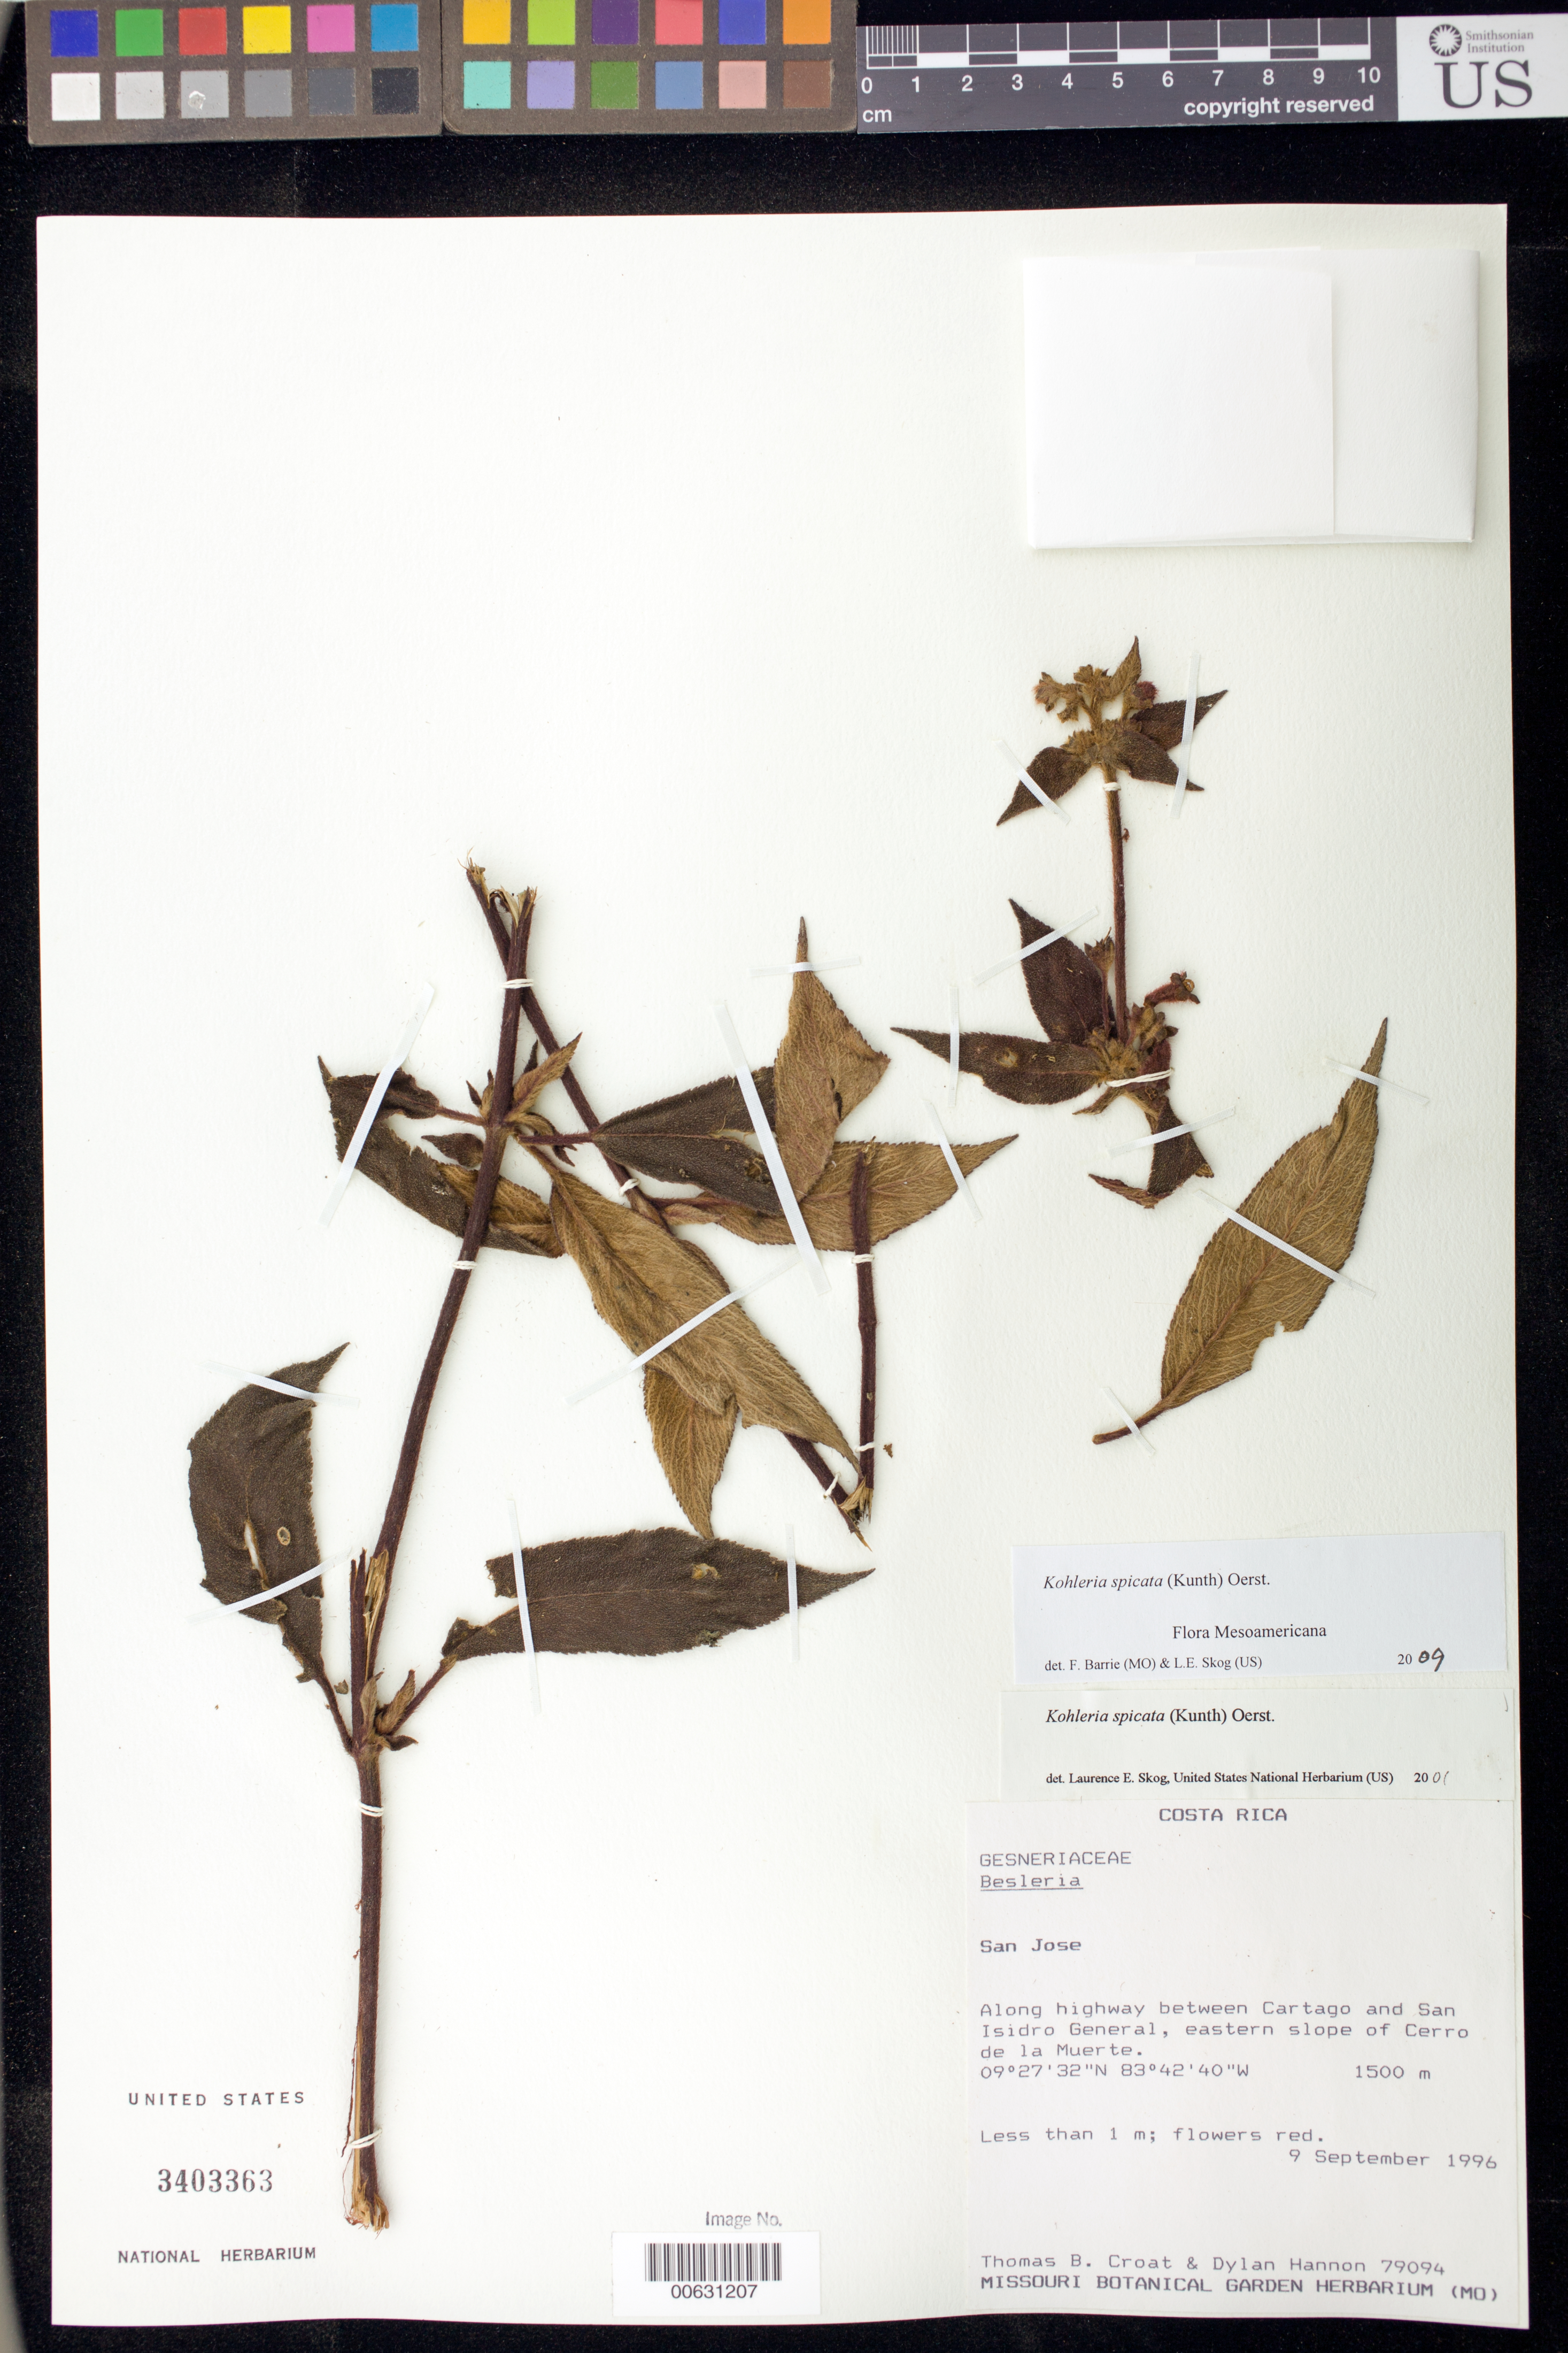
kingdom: Plantae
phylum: Tracheophyta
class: Magnoliopsida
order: Lamiales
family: Gesneriaceae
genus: Kohleria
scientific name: Kohleria spicata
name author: (Kunth) Oerst.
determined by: Skog, Laurence E.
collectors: T. B. Croat & D. Hannon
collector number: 79094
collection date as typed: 09 Sep 1996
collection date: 1996-09-09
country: Costa Rica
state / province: San José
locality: Along highway between Cartago and San Isidro General, eastern slope of Cerro de la Muerte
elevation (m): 1500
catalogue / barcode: US 3403363